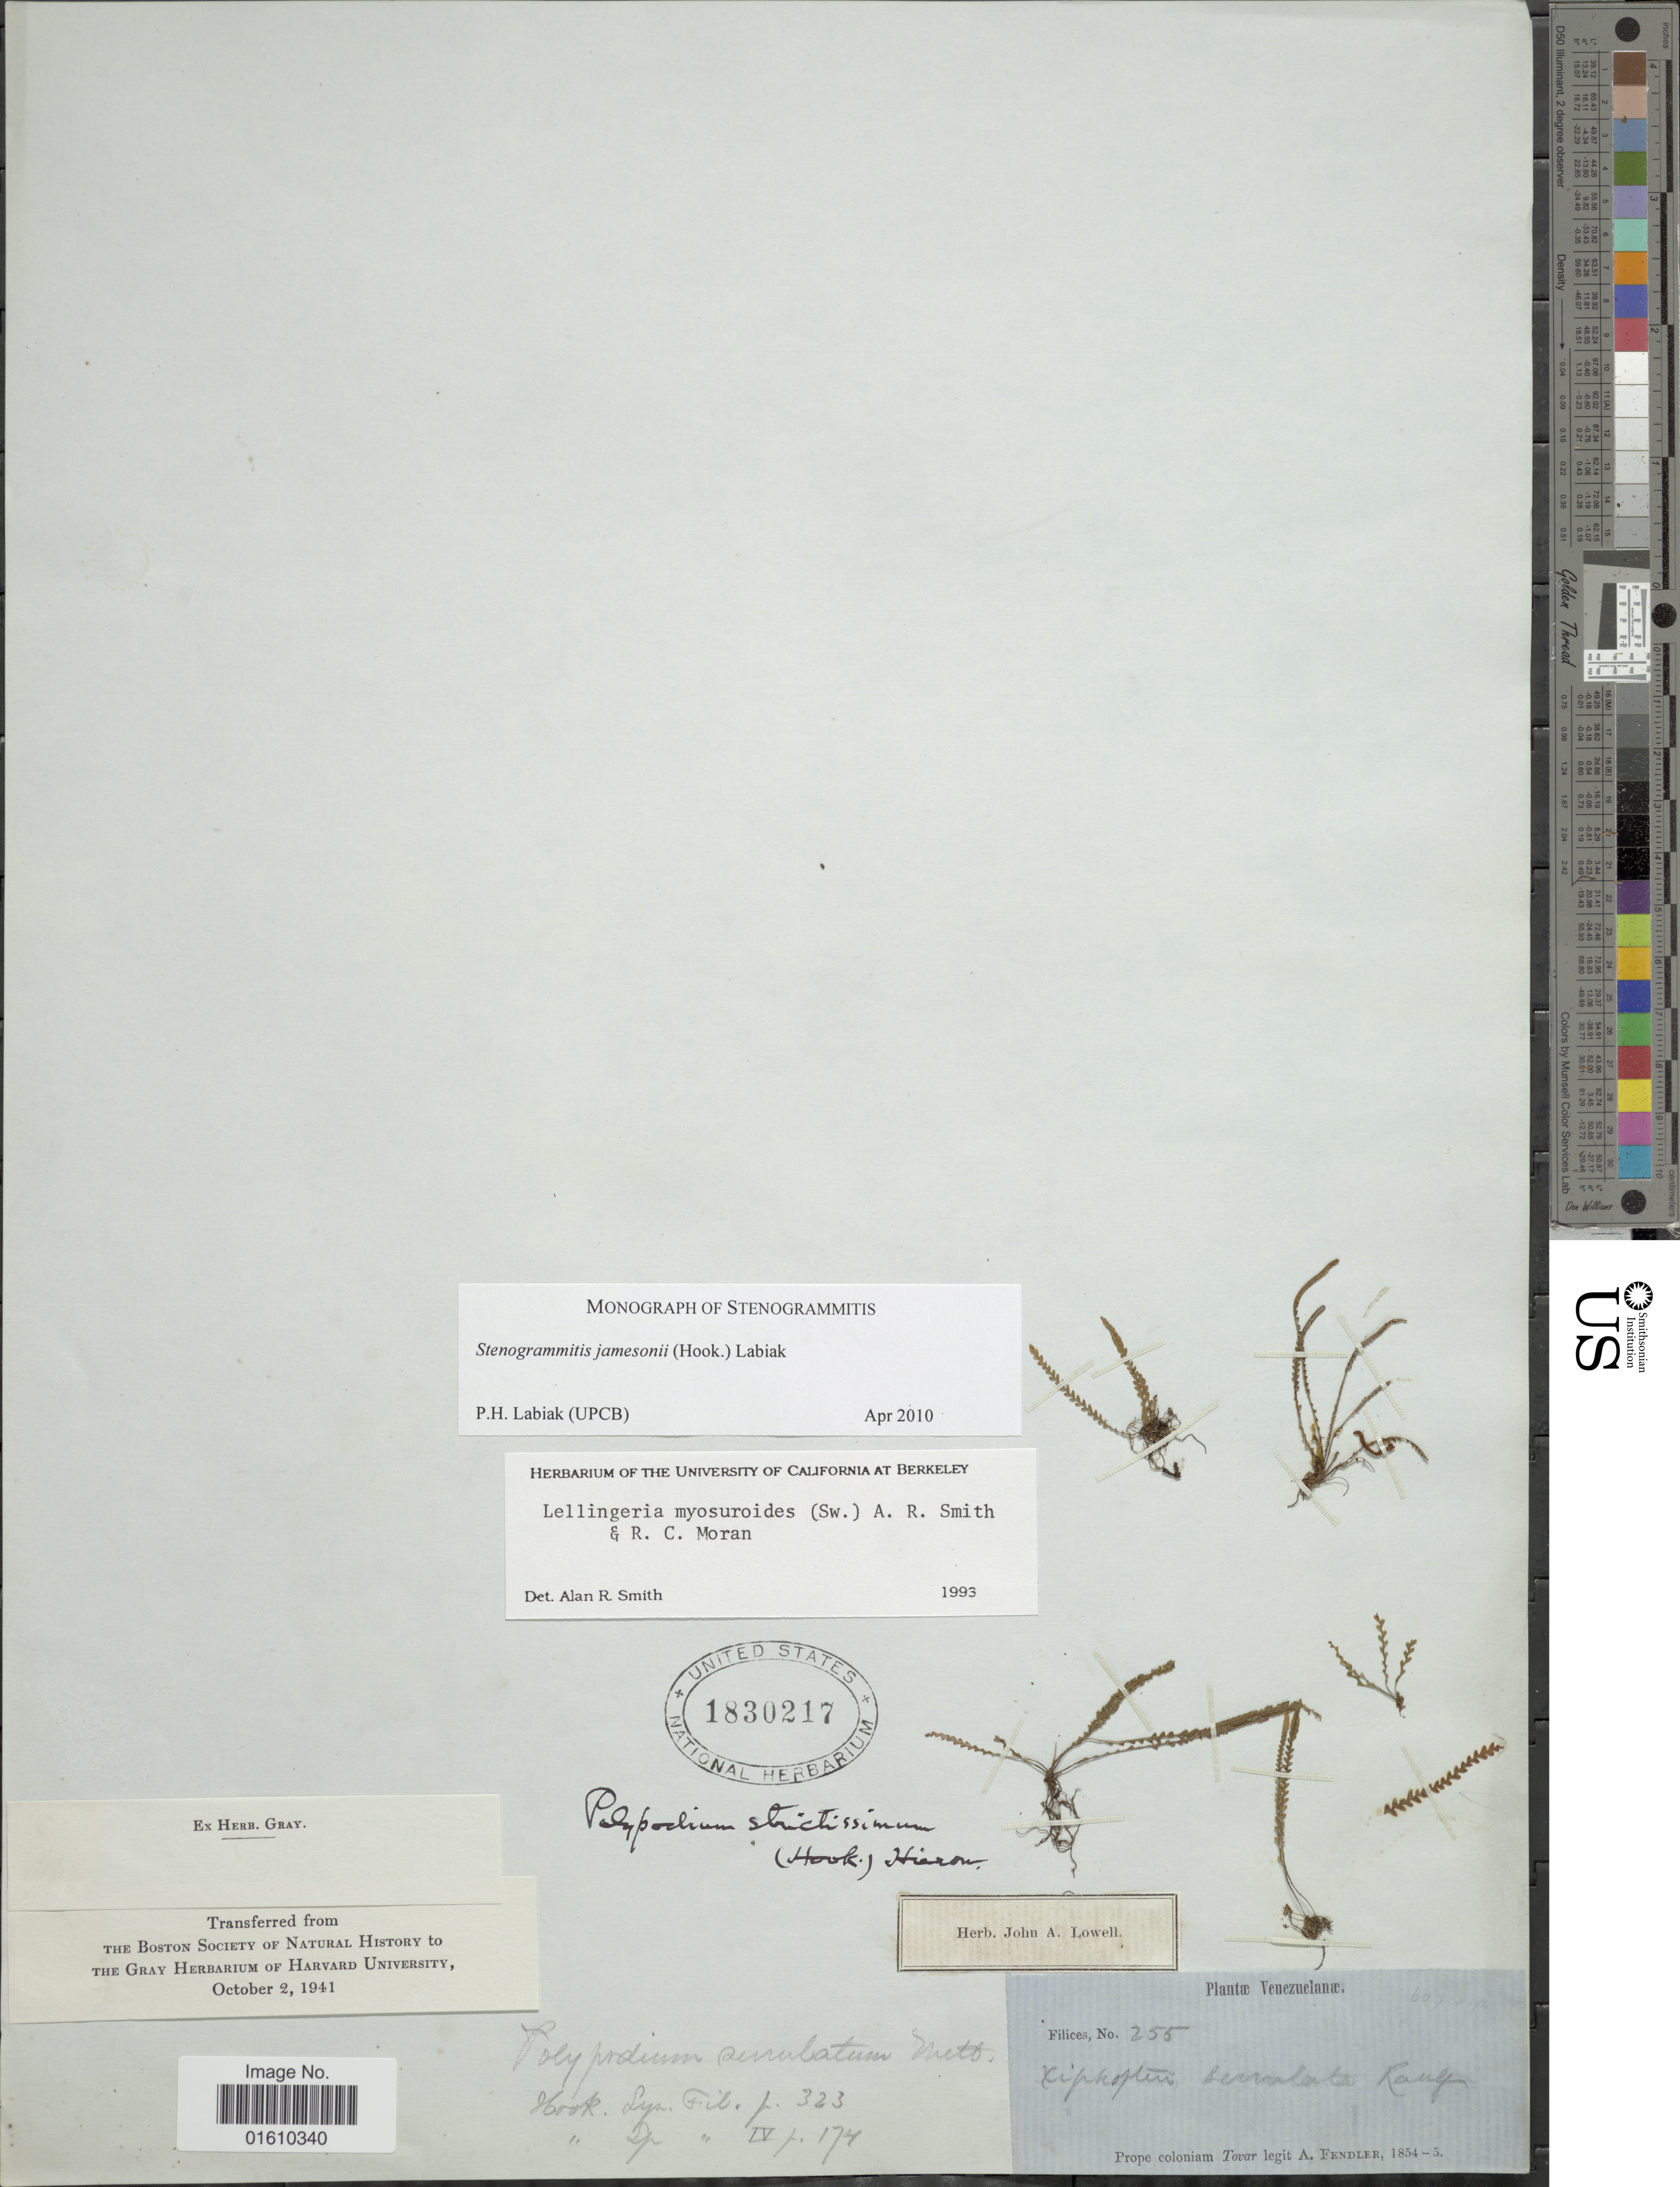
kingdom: Plantae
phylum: Tracheophyta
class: Polypodiopsida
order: Polypodiales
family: Polypodiaceae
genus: Stenogrammitis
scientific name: Stenogrammitis jamesonii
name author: (Hook.) Labiak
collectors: A. Fendler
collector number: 255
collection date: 1854/1855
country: Venezuela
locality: Prope coloniam Tovar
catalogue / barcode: US 1830217